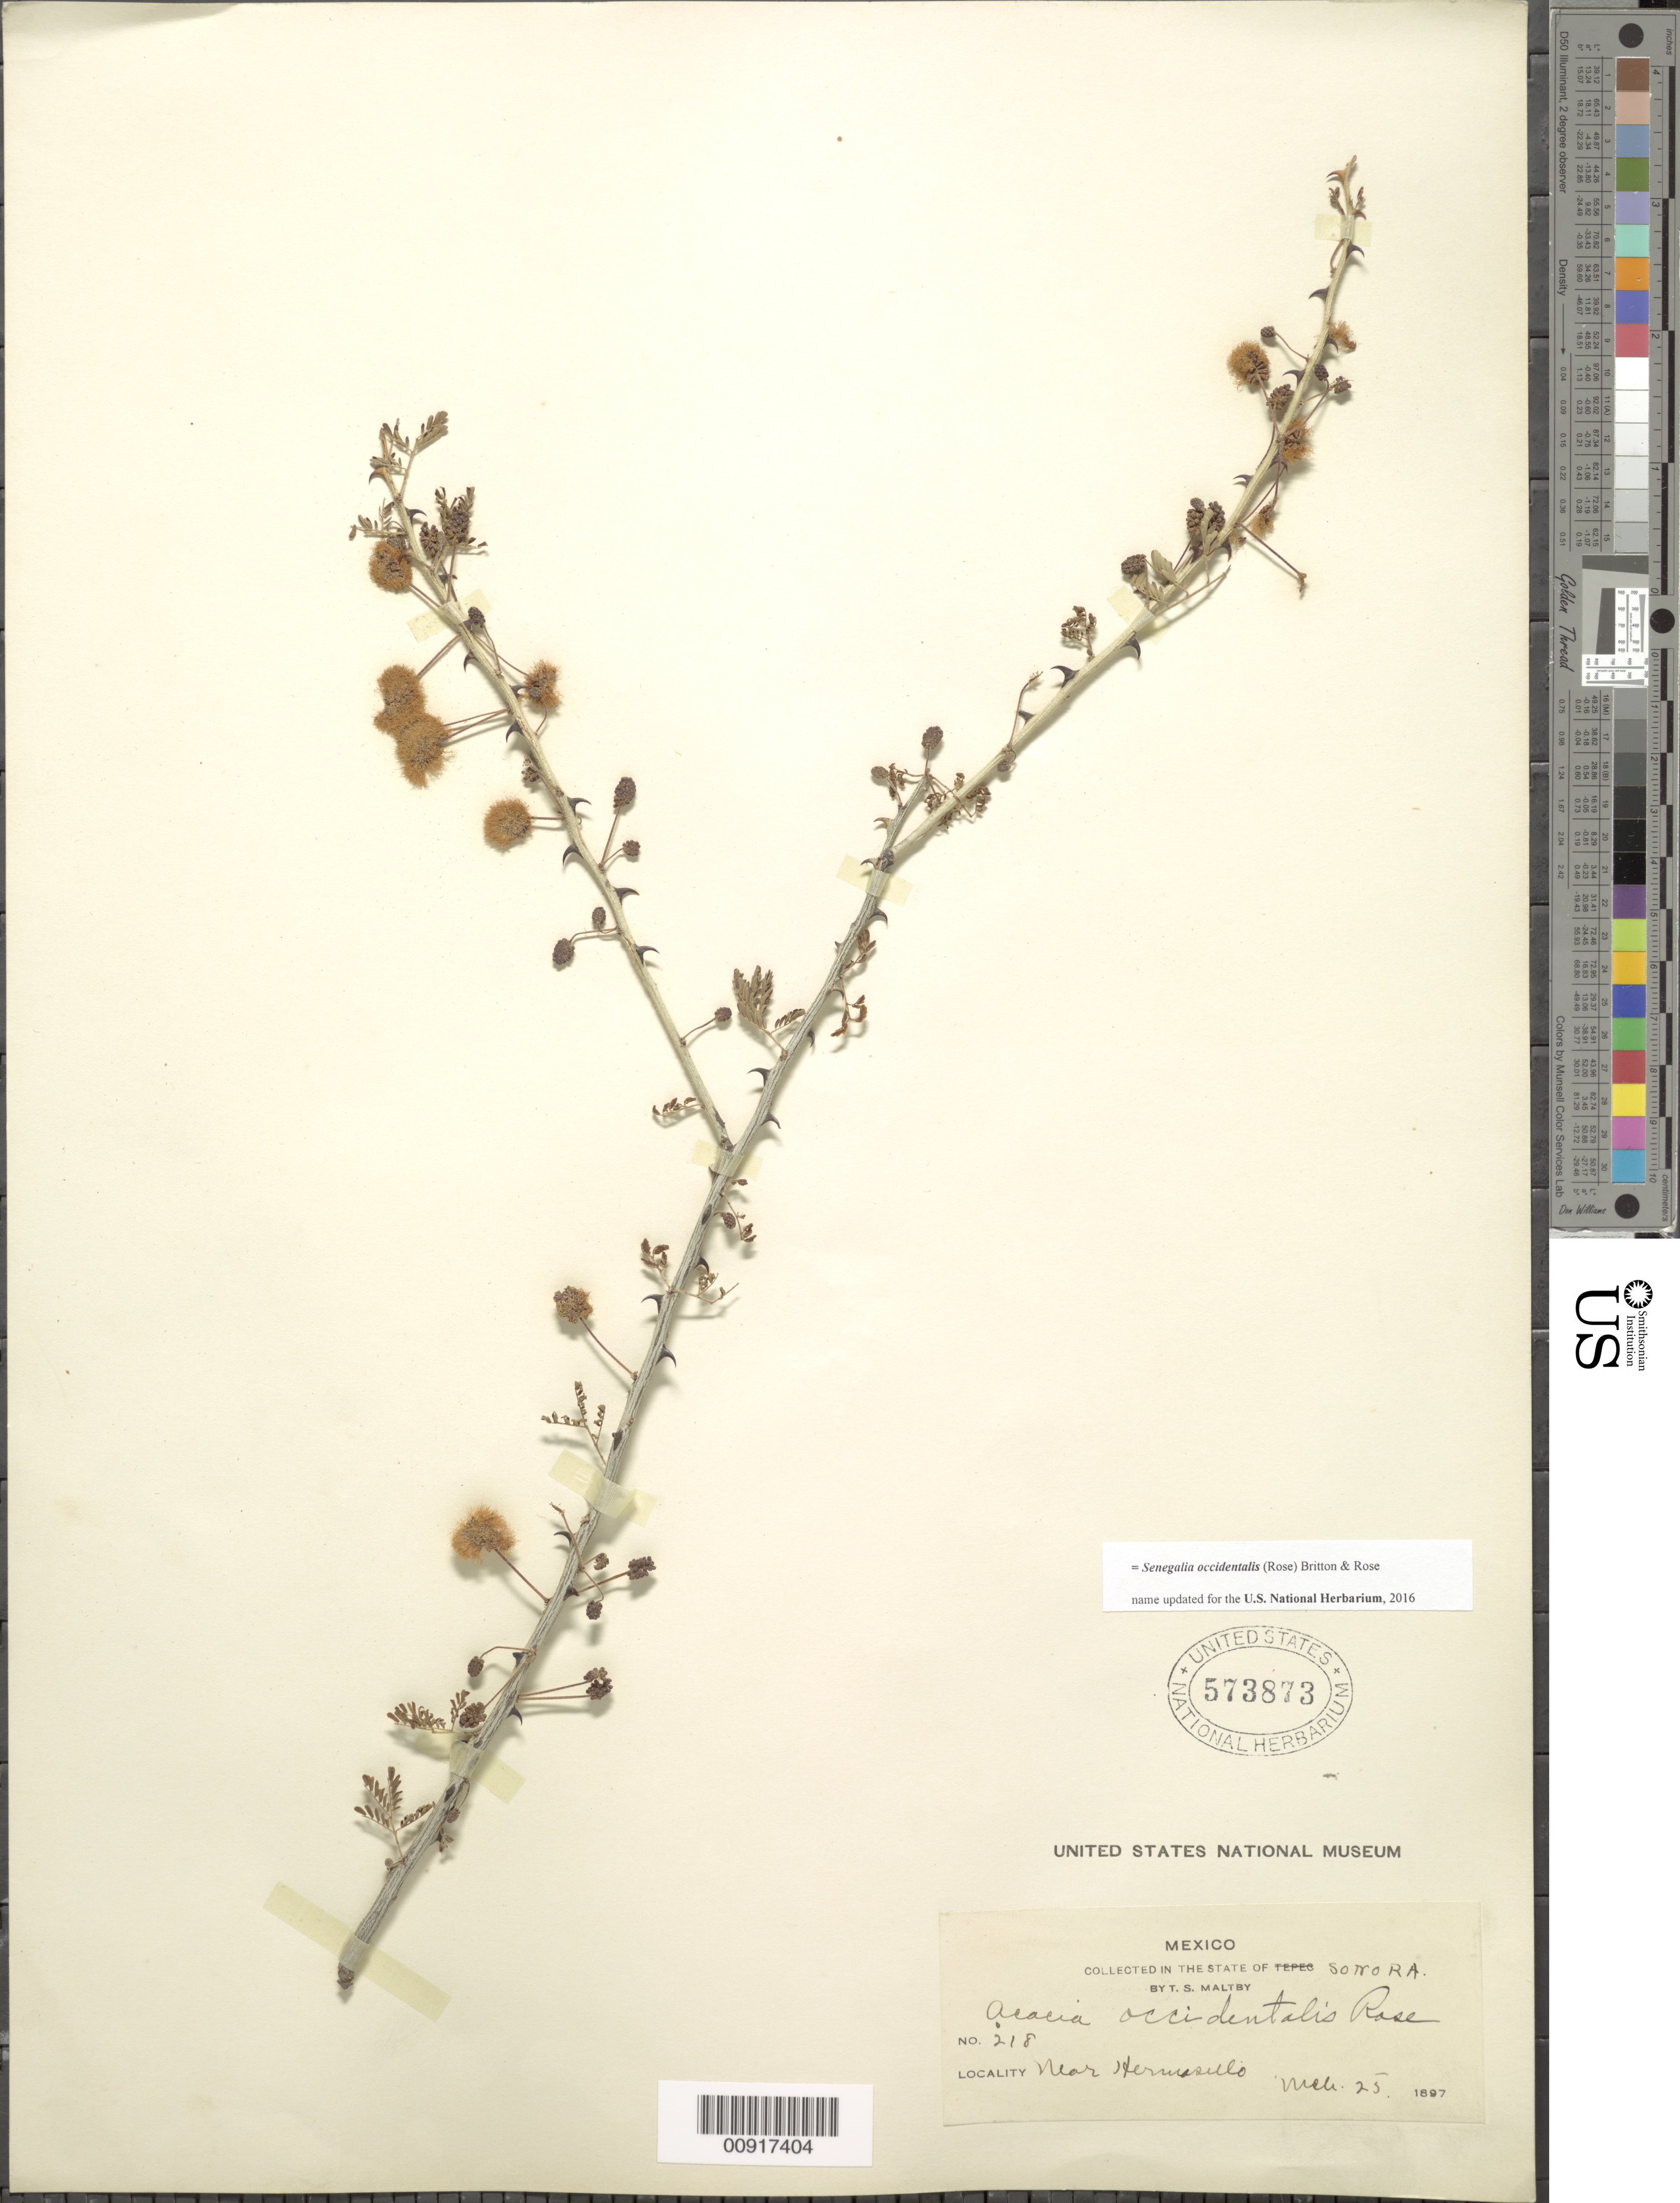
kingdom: Plantae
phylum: Tracheophyta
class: Magnoliopsida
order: Fabales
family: Fabaceae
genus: Senegalia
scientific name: Senegalia occidentalis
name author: (Rose) Britton & Rose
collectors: T. S. Maltby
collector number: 218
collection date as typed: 25 Mar 1897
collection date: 1897-03-25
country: Mexico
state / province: Sonora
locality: Near Hermosillo.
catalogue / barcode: US 573873